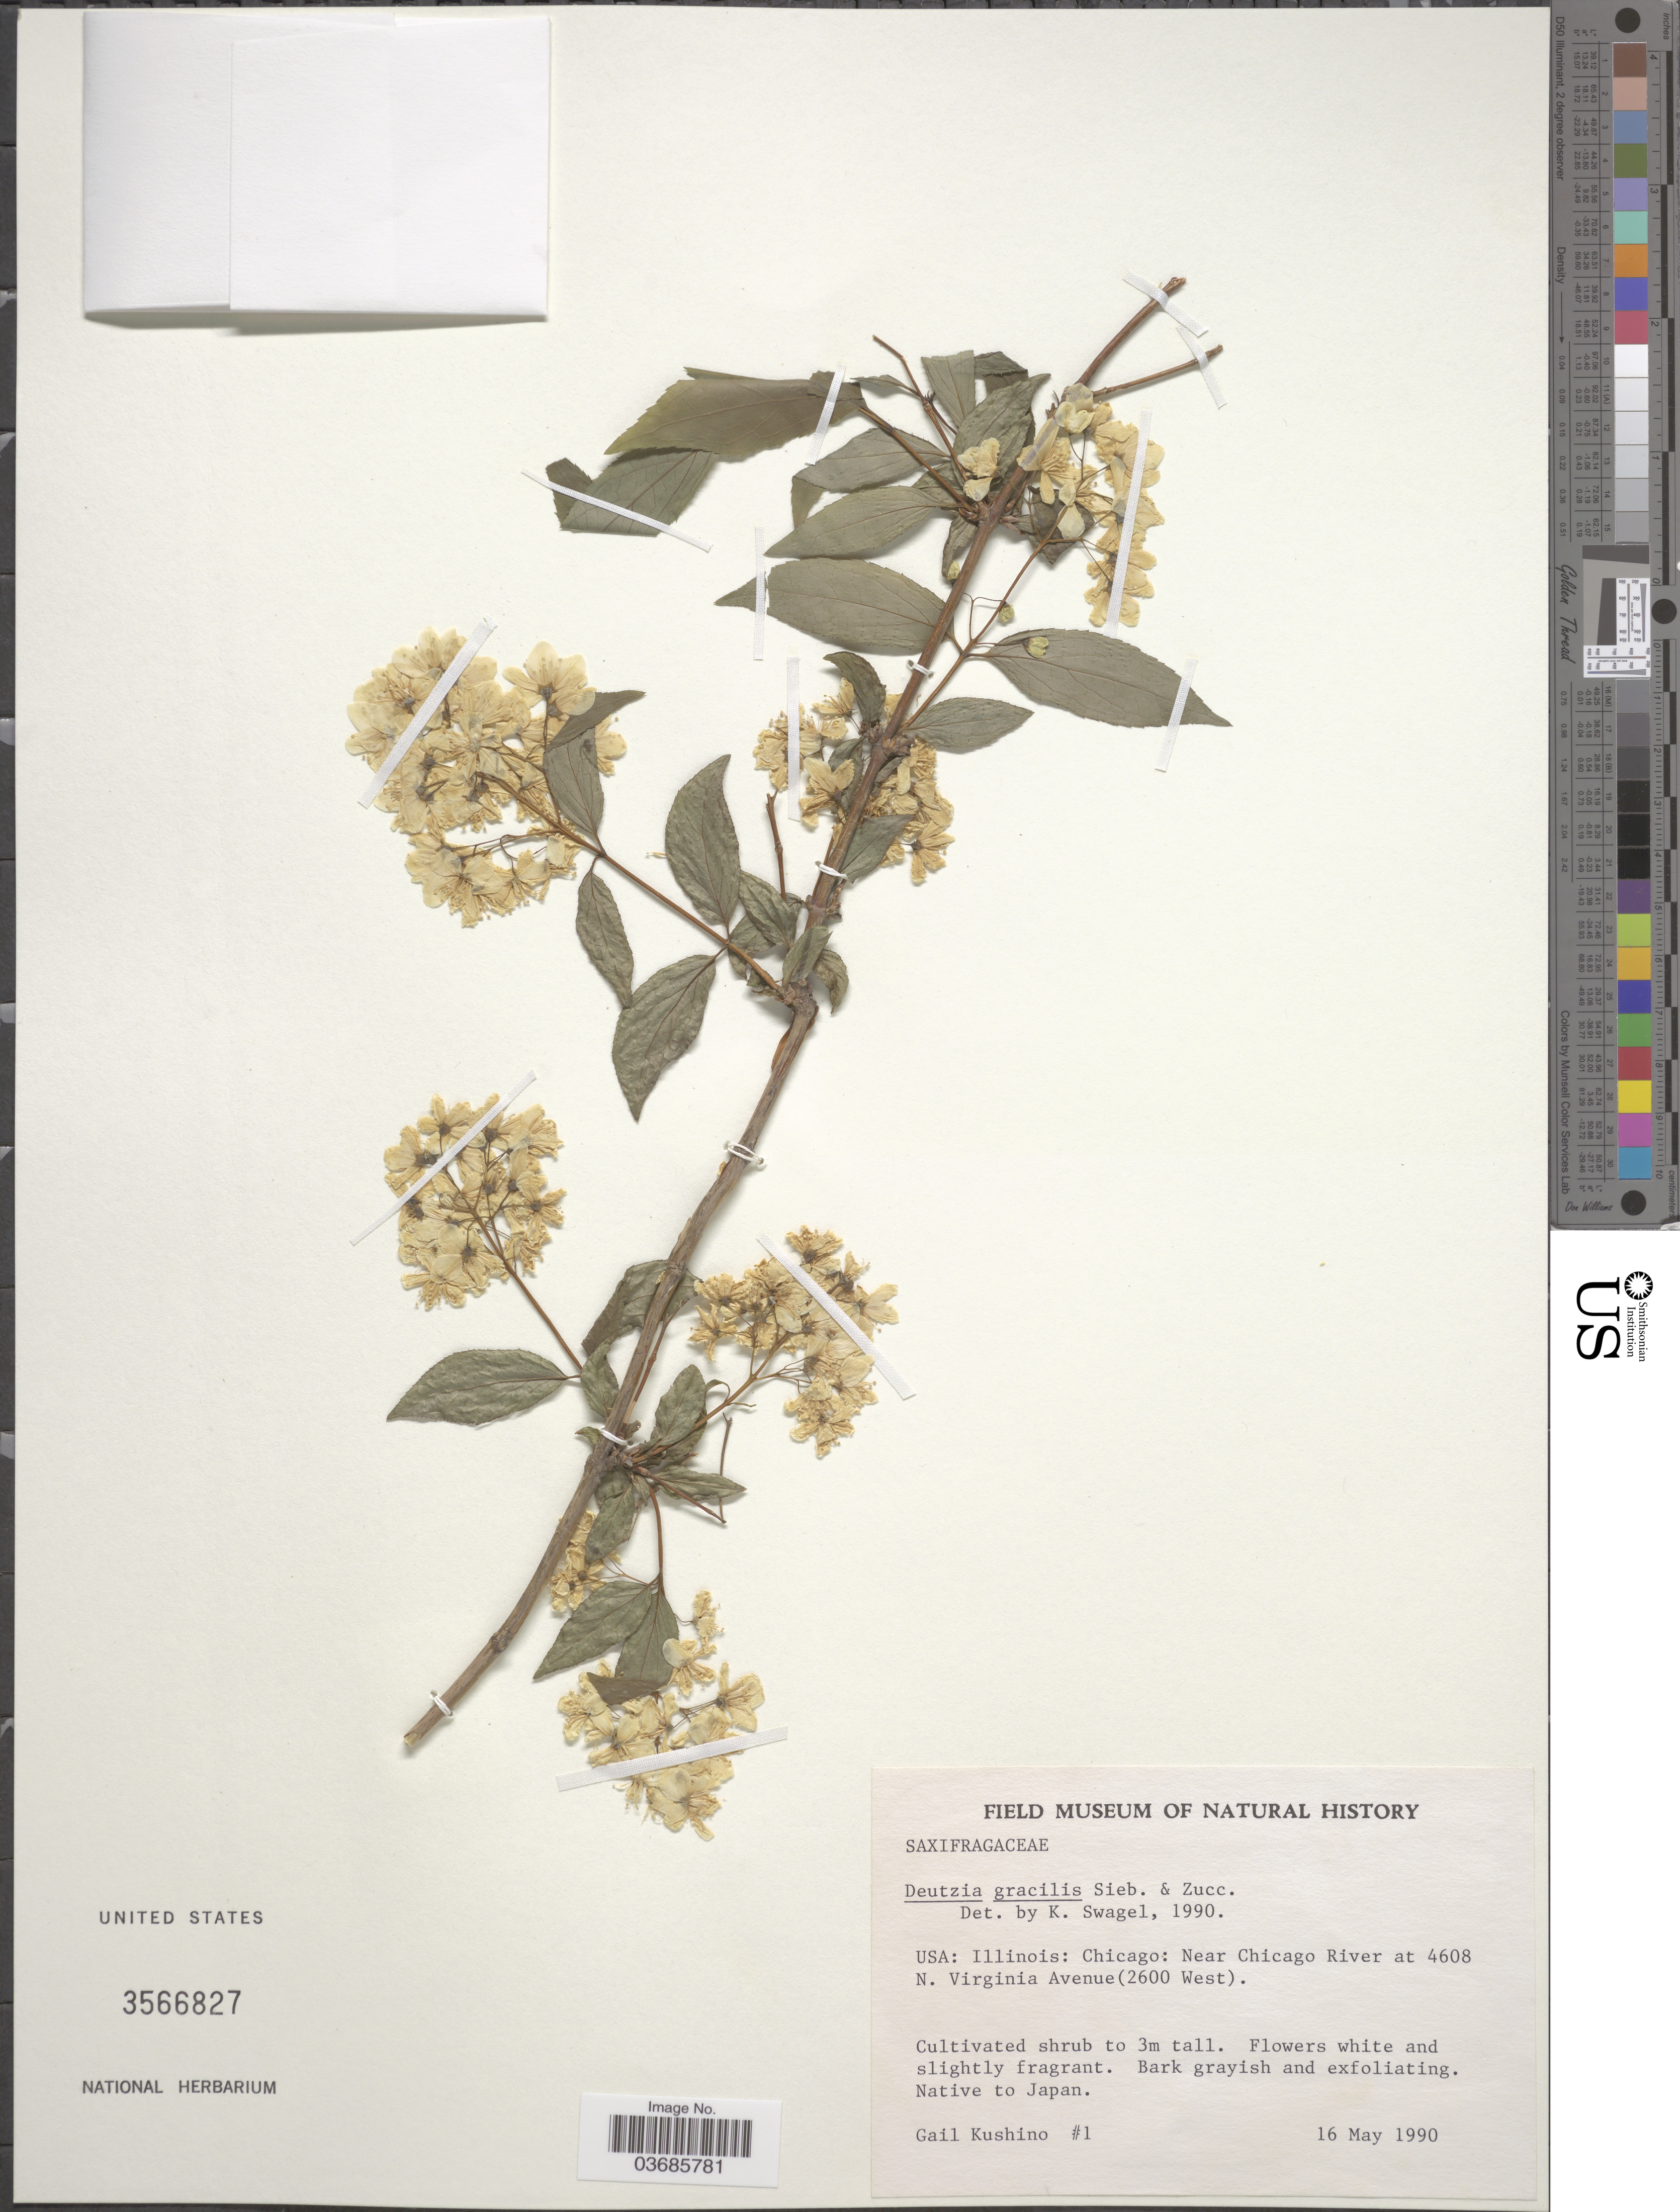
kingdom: Plantae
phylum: Tracheophyta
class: Magnoliopsida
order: Cornales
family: Hydrangeaceae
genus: Deutzia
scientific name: Deutzia gracilis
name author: Siebold & Zucc.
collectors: G. Kushino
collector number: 1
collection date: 1990-05-16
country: United States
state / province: Illinois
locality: Chicago: Near Chicago River at 4608 N. Virginia Avenue (2600 West).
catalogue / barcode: US 3566827